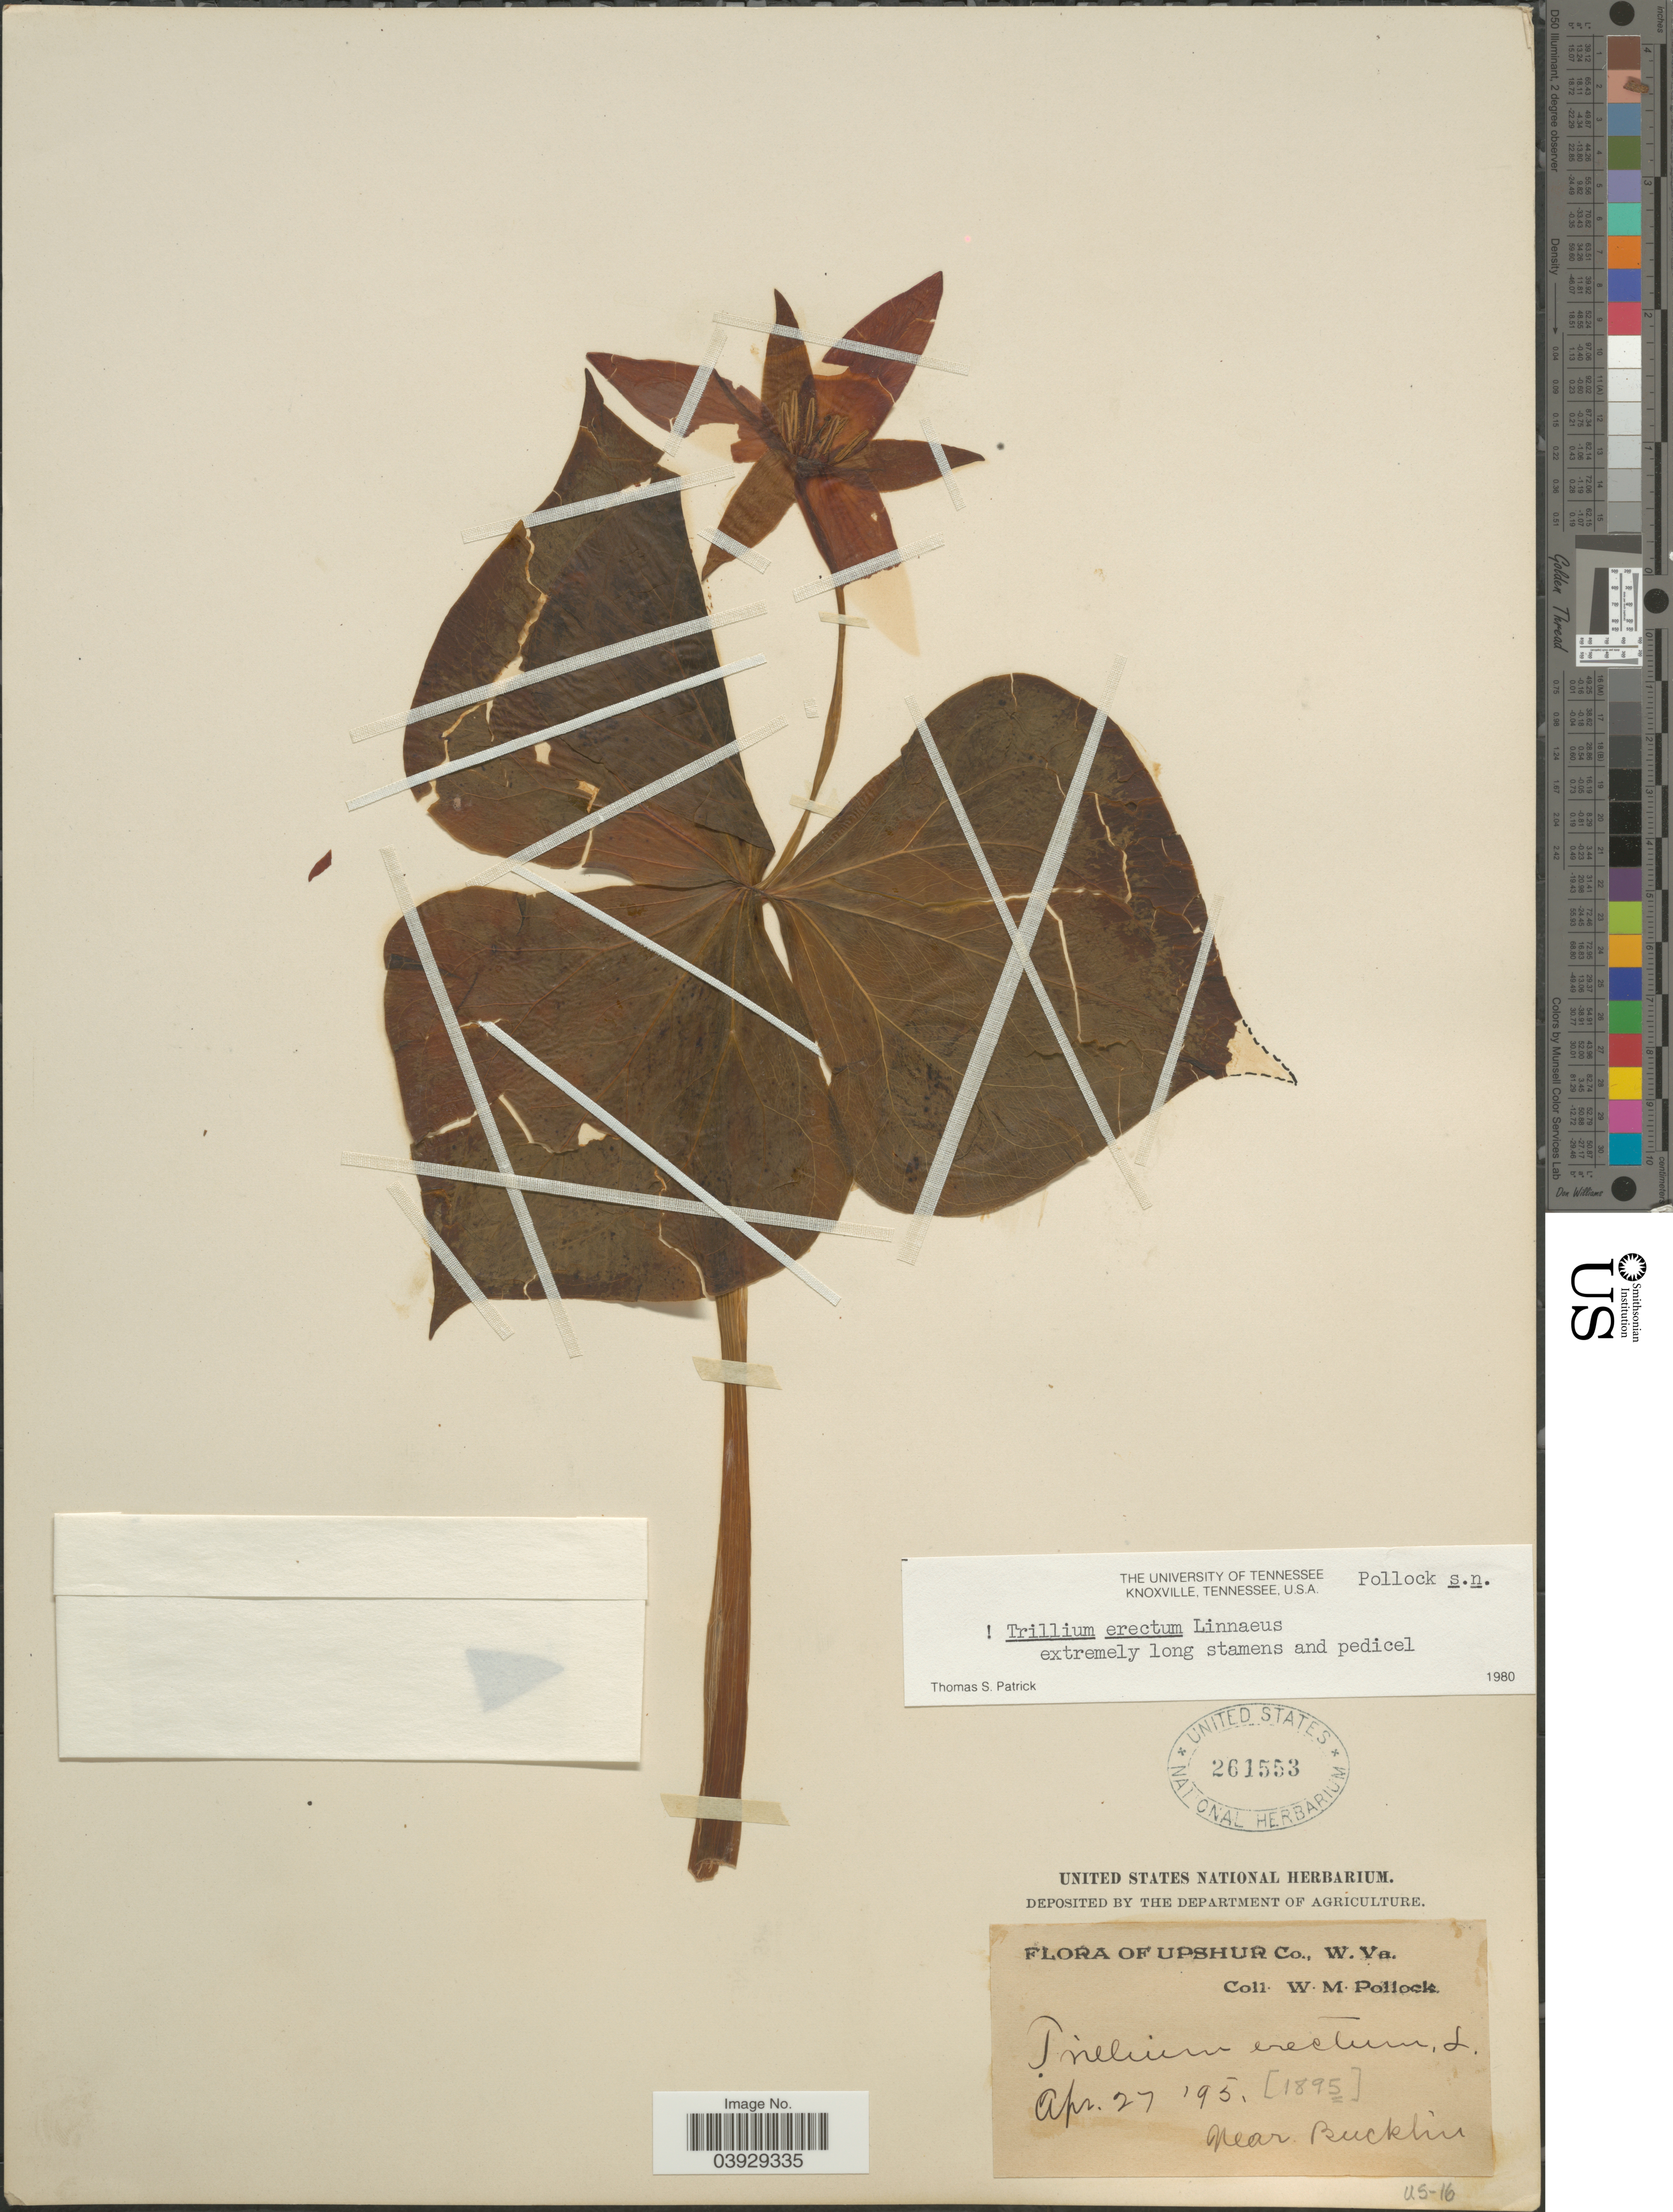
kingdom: Plantae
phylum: Tracheophyta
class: Liliopsida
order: Liliales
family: Melanthiaceae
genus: Trillium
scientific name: Trillium erectum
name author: L.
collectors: W. M. Pollock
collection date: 1895-04-27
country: United States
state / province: West Virginia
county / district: Upshur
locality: Near Bucklin.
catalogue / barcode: US 261553